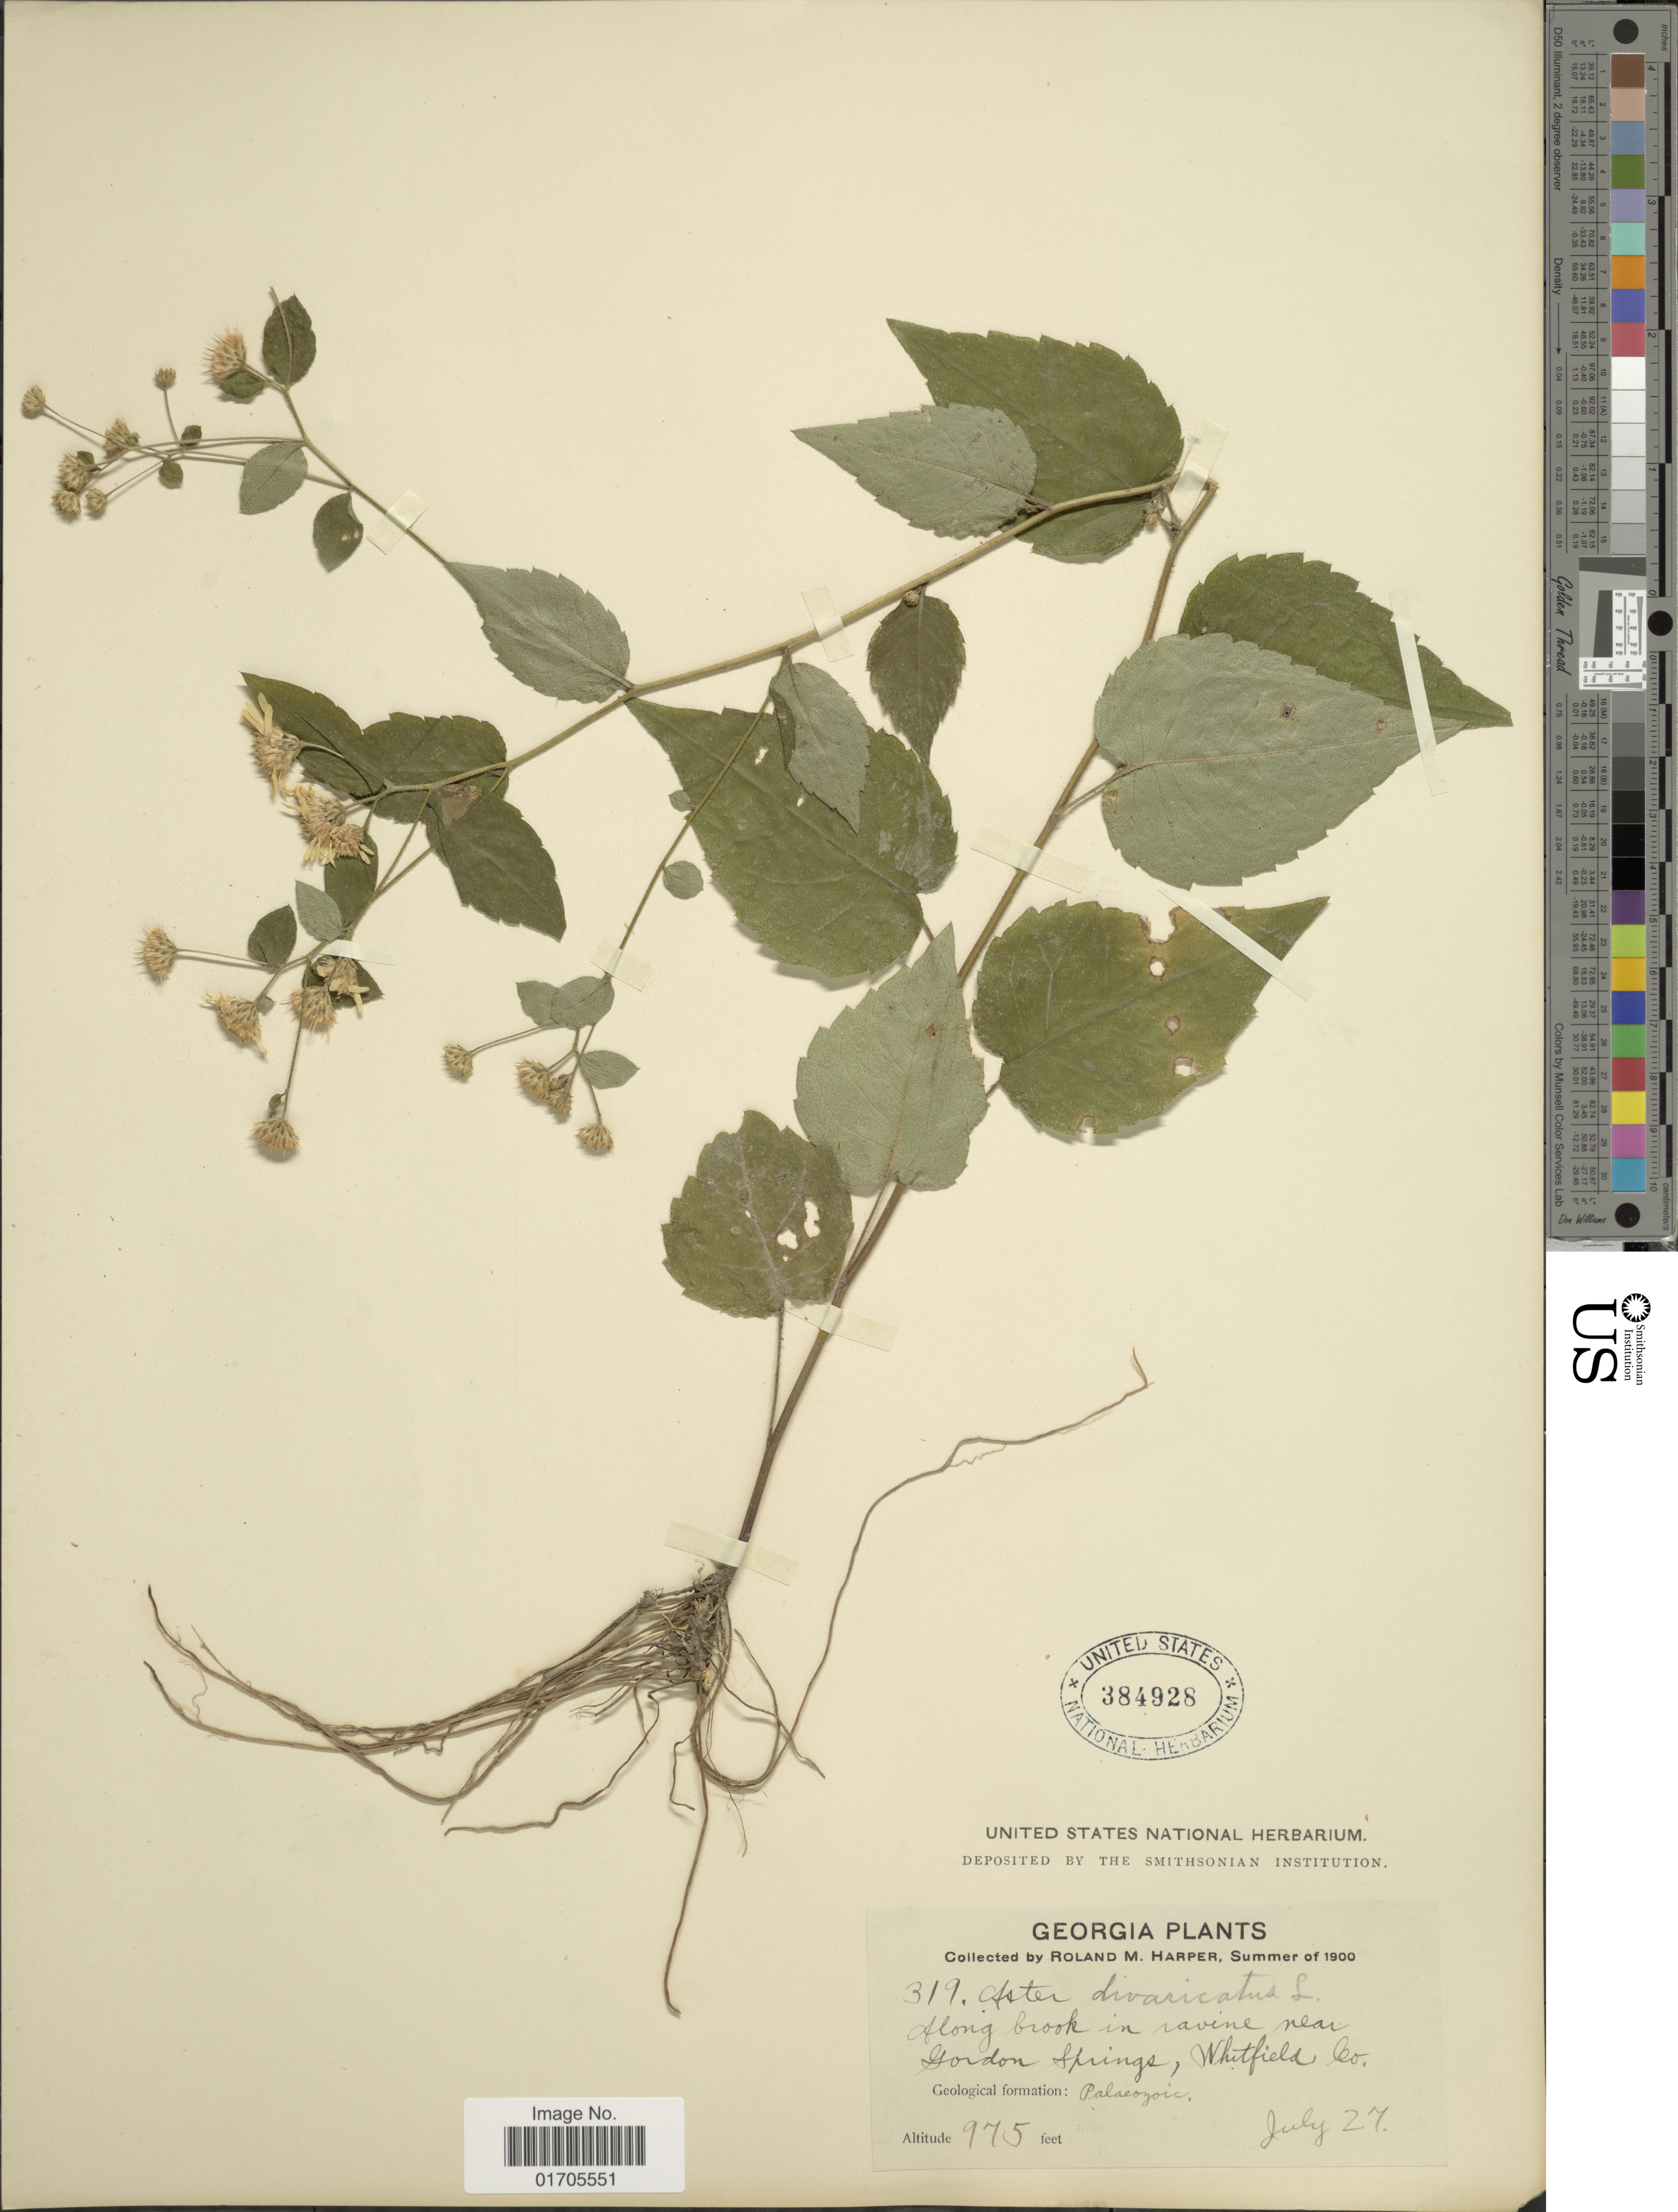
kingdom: Plantae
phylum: Tracheophyta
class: Magnoliopsida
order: Asterales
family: Asteraceae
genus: Eurybia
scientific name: Eurybia divaricata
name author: (L.) G.L. Nesom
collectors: R. M. Harper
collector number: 319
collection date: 1900-07-27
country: United States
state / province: Georgia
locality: Along brook in ravine near Gordon Springs, Whitfield Co. Geological formation: Paleozoic.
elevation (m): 297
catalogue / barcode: US 384928